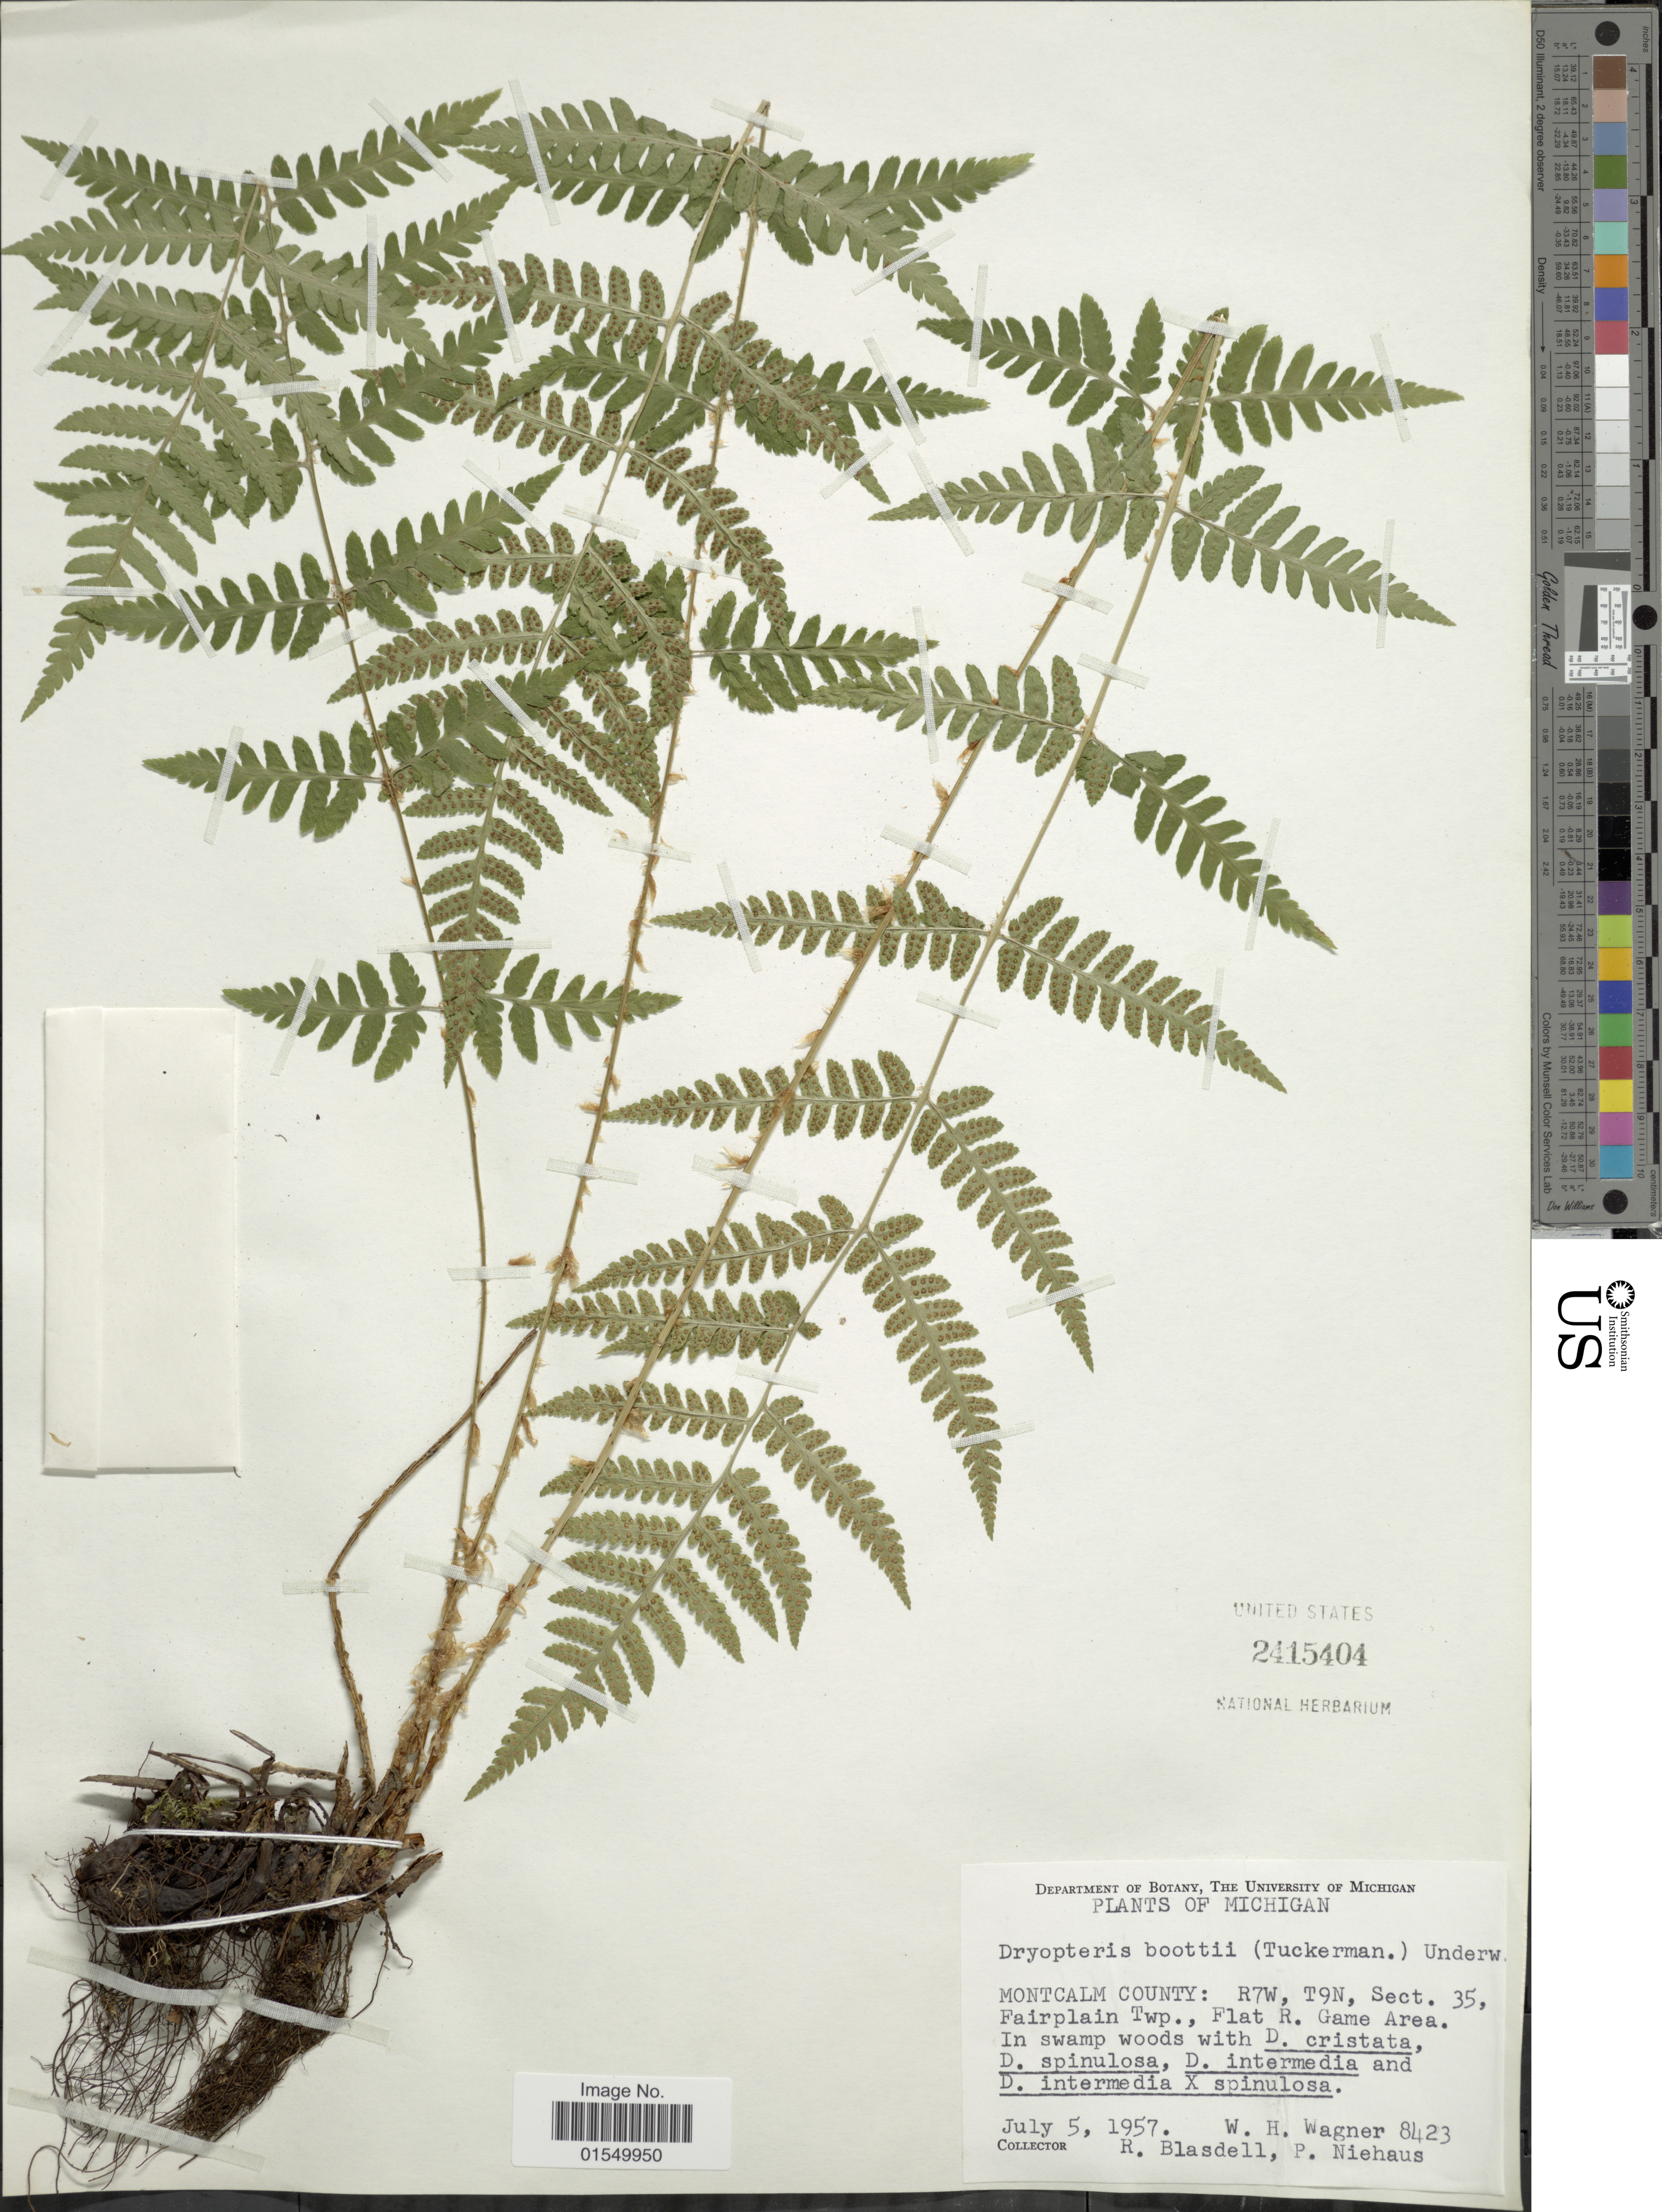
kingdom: Plantae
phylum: Tracheophyta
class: Polypodiopsida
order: Polypodiales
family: Dryopteridaceae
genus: Dryopteris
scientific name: Dryopteris x boottii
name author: Underw.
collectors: W. H. Wagner, R. Blasdell & P. Niehaus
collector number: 8423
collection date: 1957-07-05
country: United States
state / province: Michigan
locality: Montcalm County: R7W, T9N, Sect. 35, Fairplain Twp., Flat R. Game Area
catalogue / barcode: US 2415404